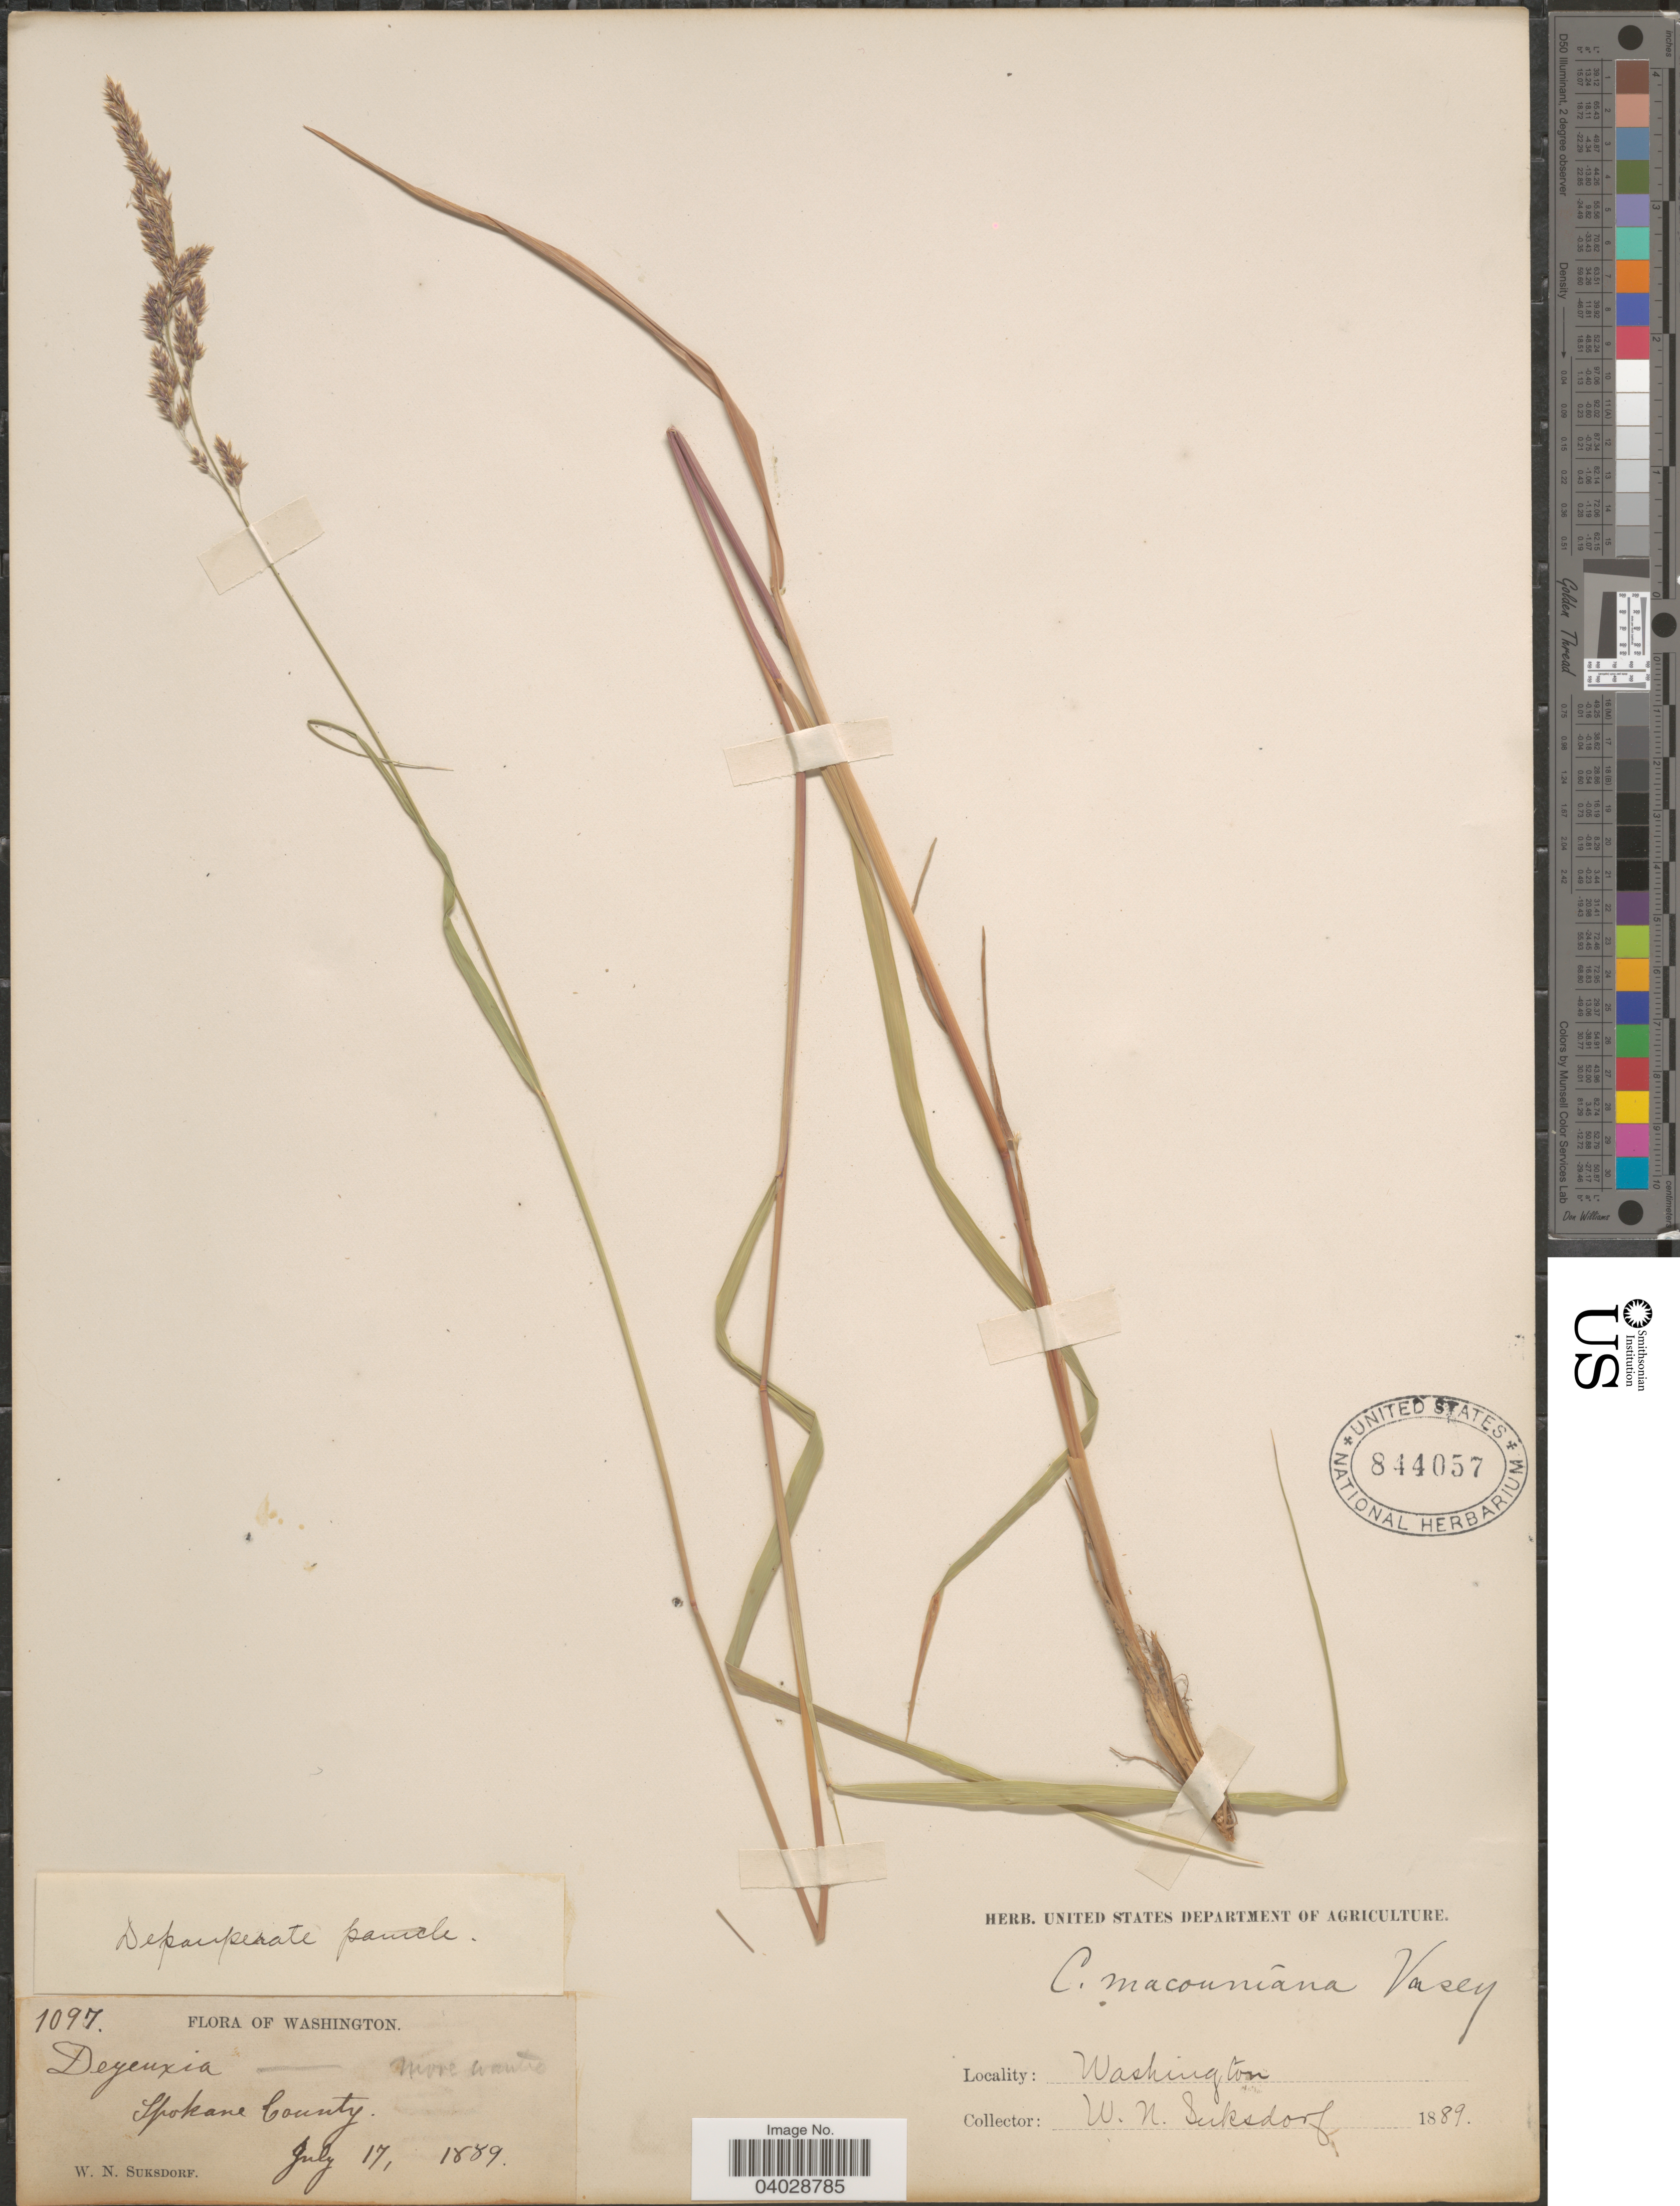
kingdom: Plantae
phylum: Tracheophyta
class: Liliopsida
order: Poales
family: Poaceae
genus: Calamagrostis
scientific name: Calamagrostis canadensis var. macouniana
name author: (Vasey) Stebbins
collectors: W. N. Suksdorf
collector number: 1097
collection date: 1889-07-17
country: United States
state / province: Washington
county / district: Spokane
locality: Spokane County.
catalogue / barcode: US 844057